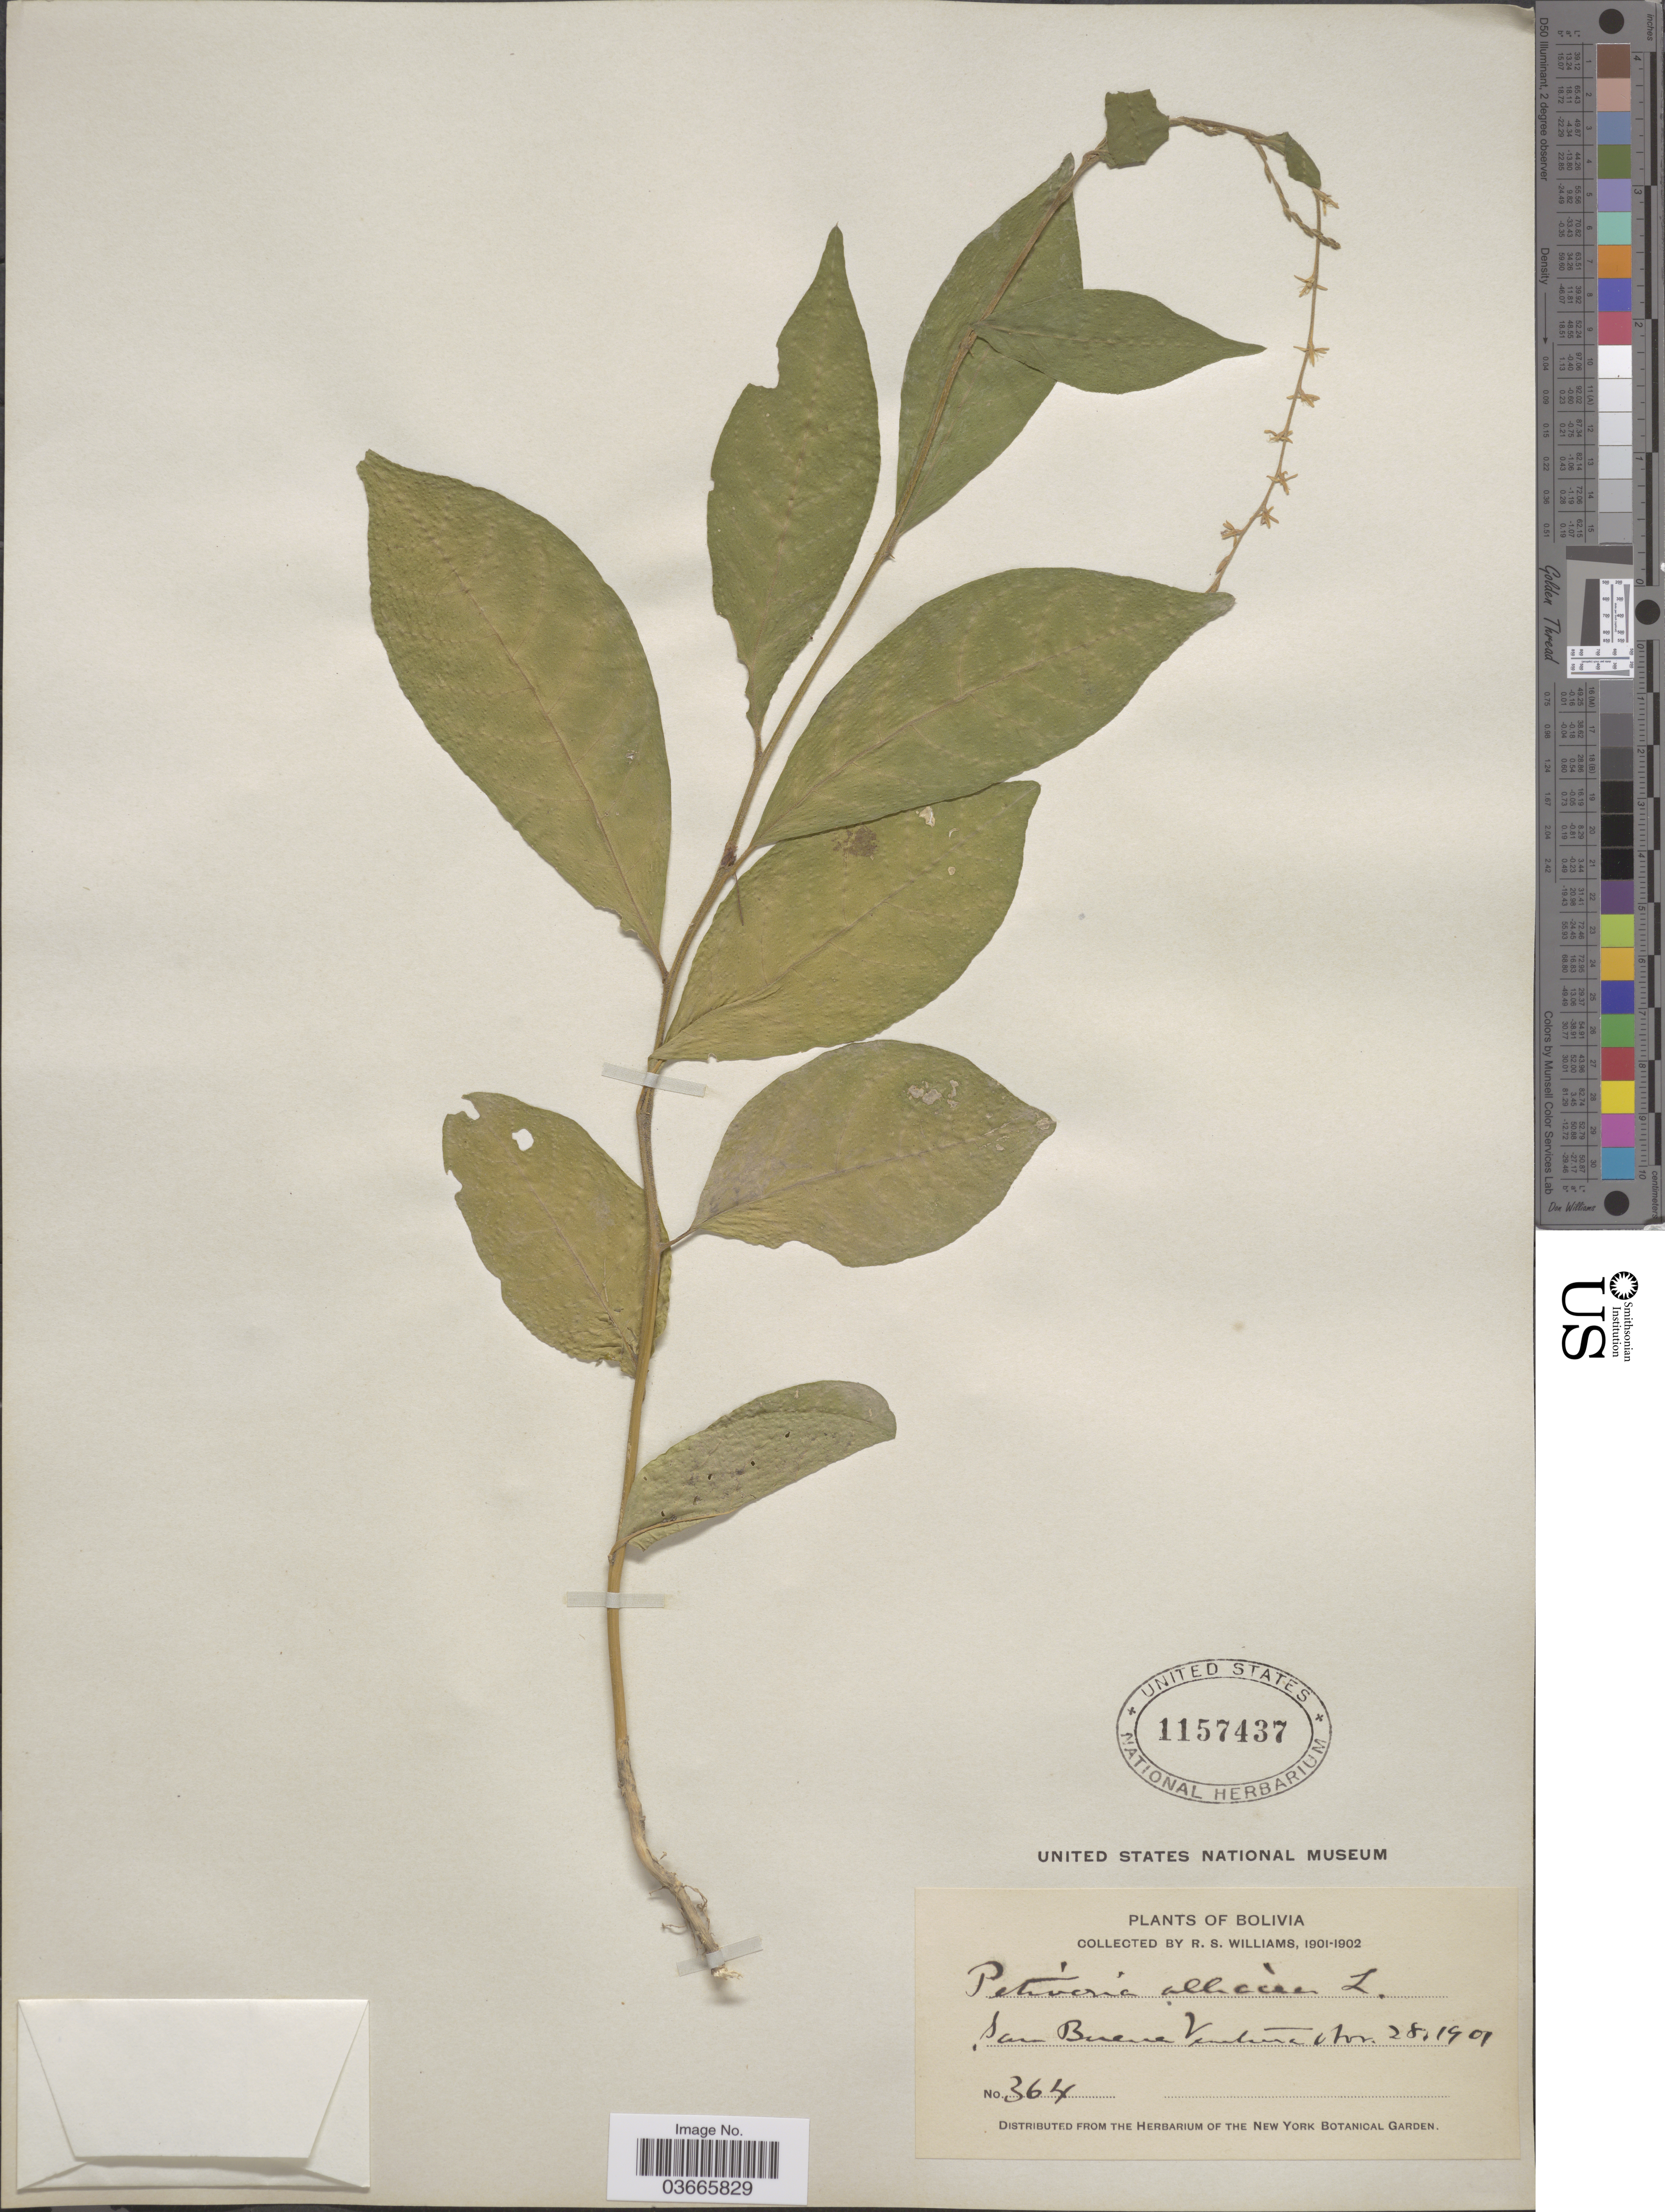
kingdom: Plantae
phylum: Tracheophyta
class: Magnoliopsida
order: Caryophyllales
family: Phytolaccaceae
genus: Petiveria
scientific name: Petiveria alliacea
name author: L.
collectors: R. S. Williams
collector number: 364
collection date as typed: Nov. 28, 1901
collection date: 1901-11-28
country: Bolivia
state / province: La Paz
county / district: Iturralde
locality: San Buena Ventura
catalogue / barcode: US 1157437